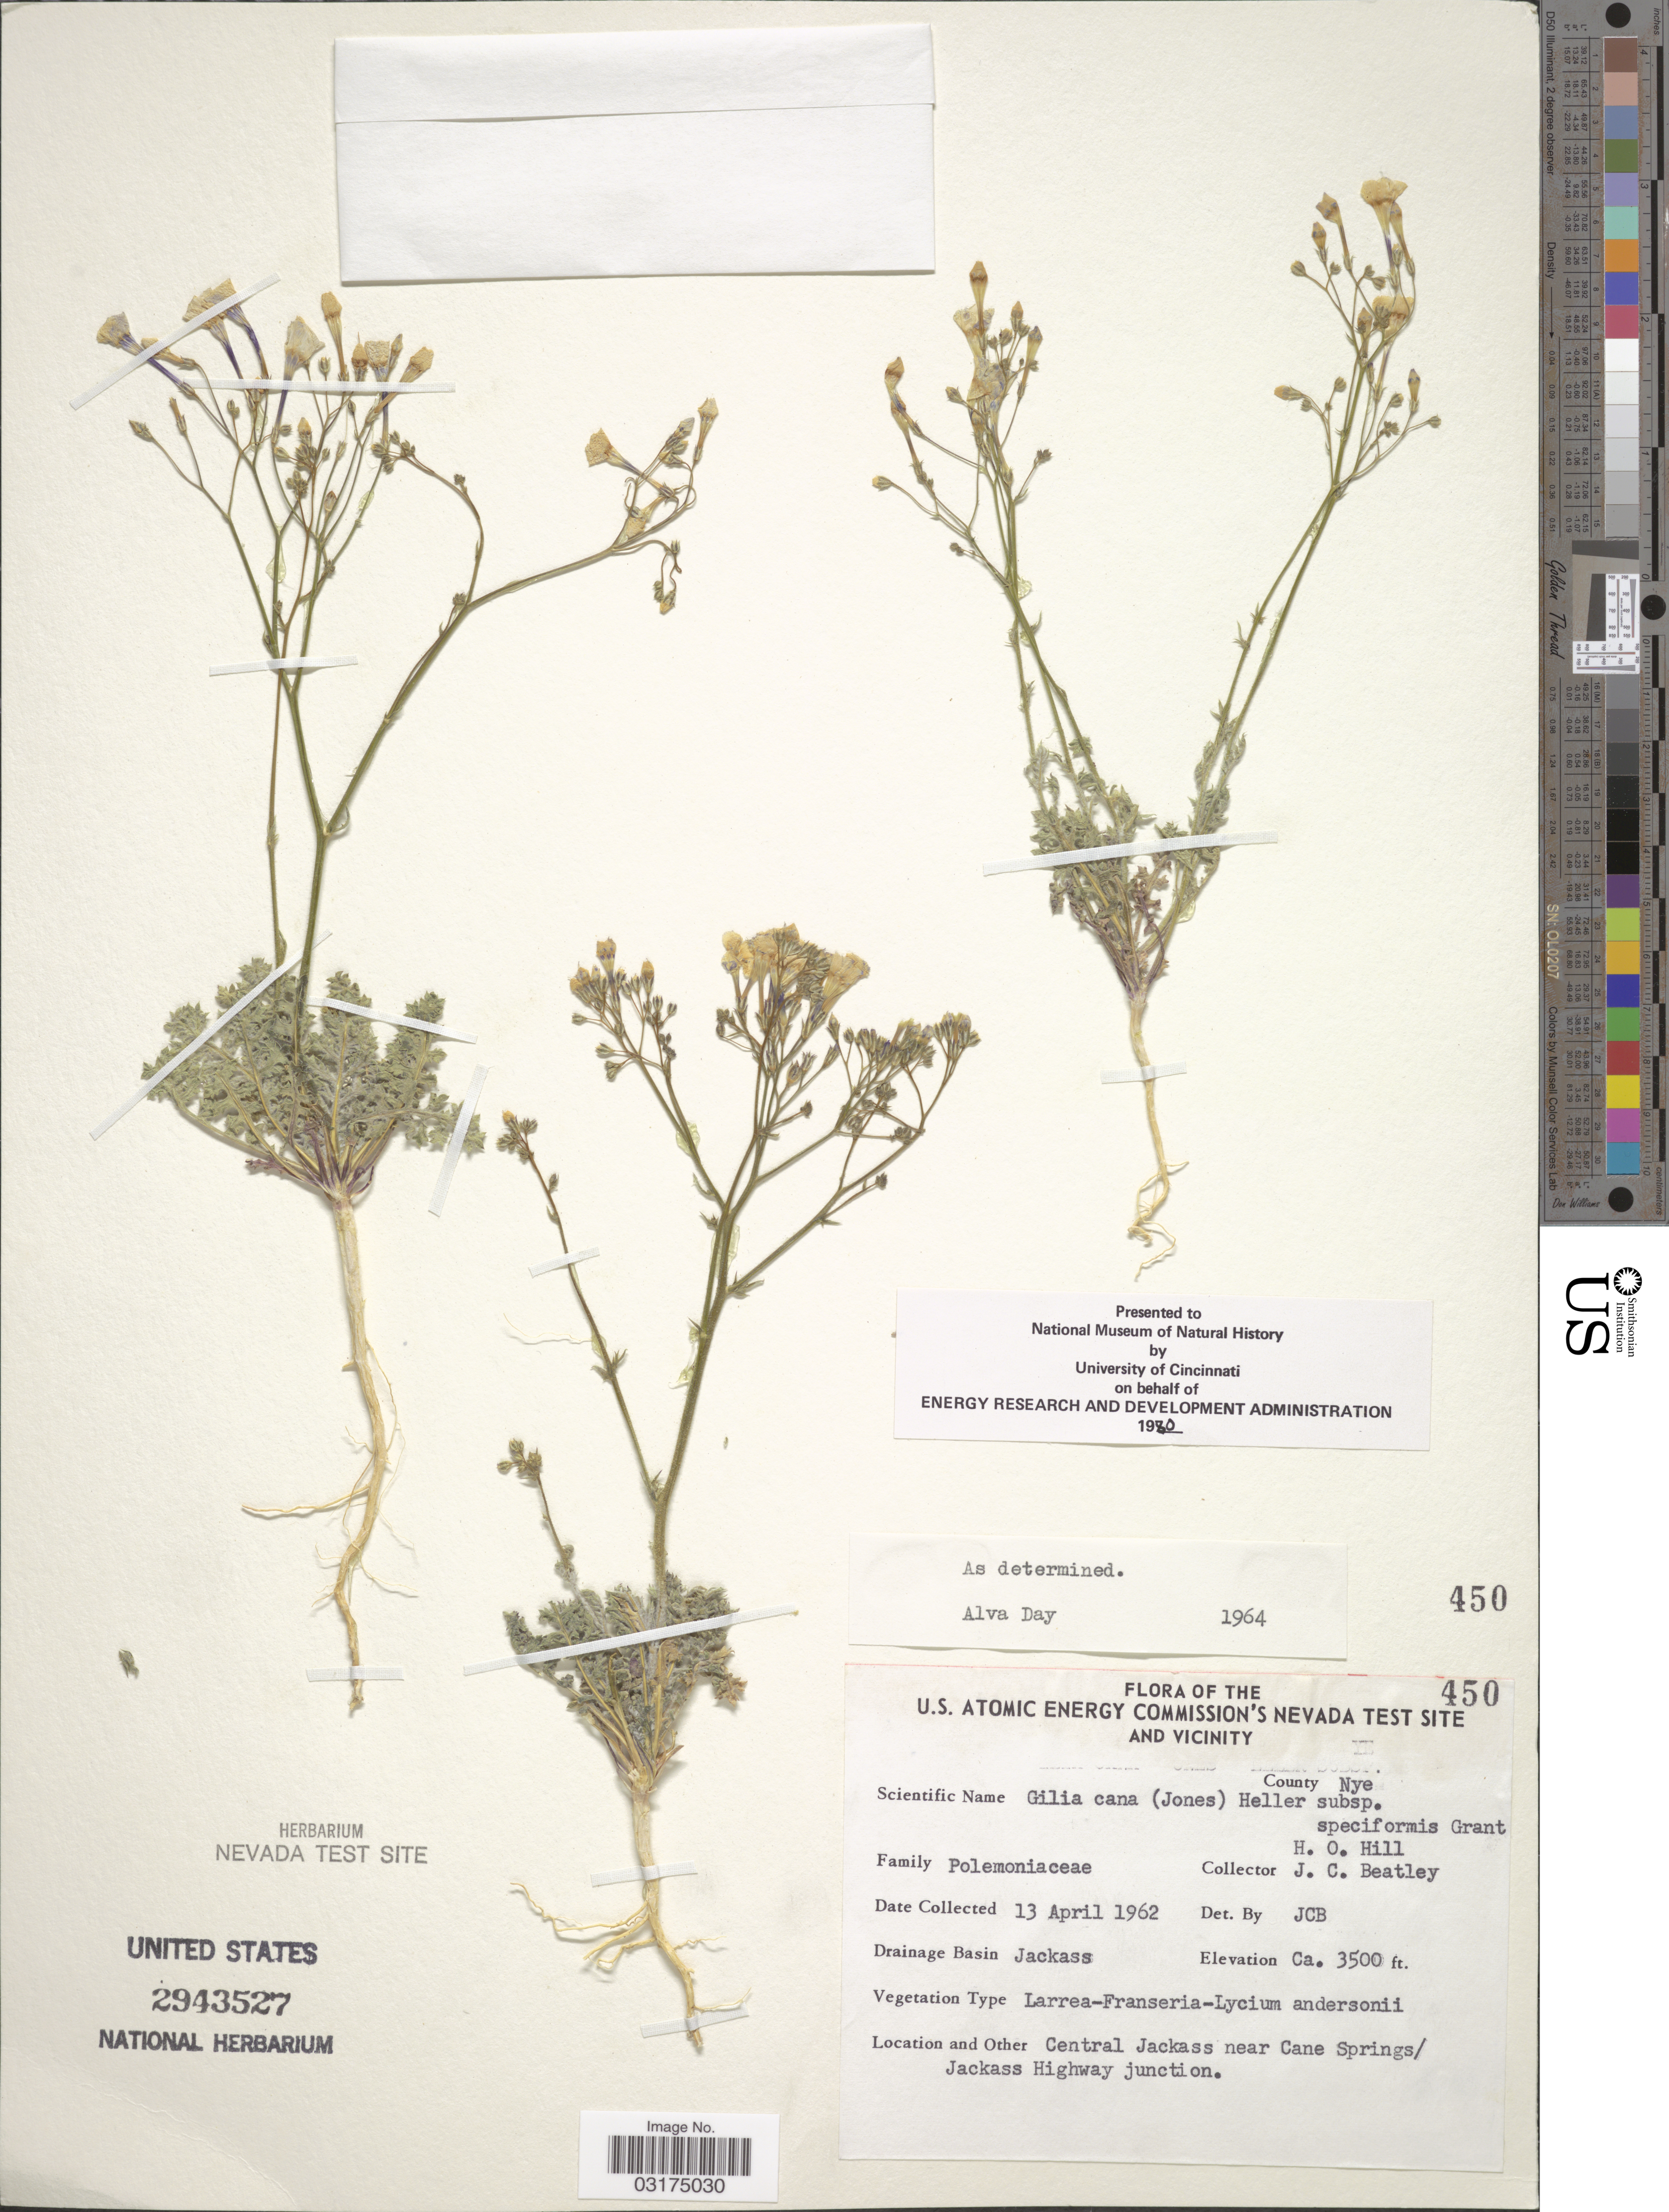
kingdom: Plantae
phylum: Tracheophyta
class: Magnoliopsida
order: Ericales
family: Polemoniaceae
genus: Gilia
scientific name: Gilia cana subsp. speciformis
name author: A.D. Grant & V.E. Grant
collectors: H. Hill & J. C. Beatley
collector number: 450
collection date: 1962-04-13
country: United States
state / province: Nevada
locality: The U. S. Atomic Energy Commission's Nevada Test Site and Vicinity. County Nye. Drainage Basin Jackass. Central Jackass near Cane Springs/ Jackass Highway junction.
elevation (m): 1067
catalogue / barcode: US 2943527